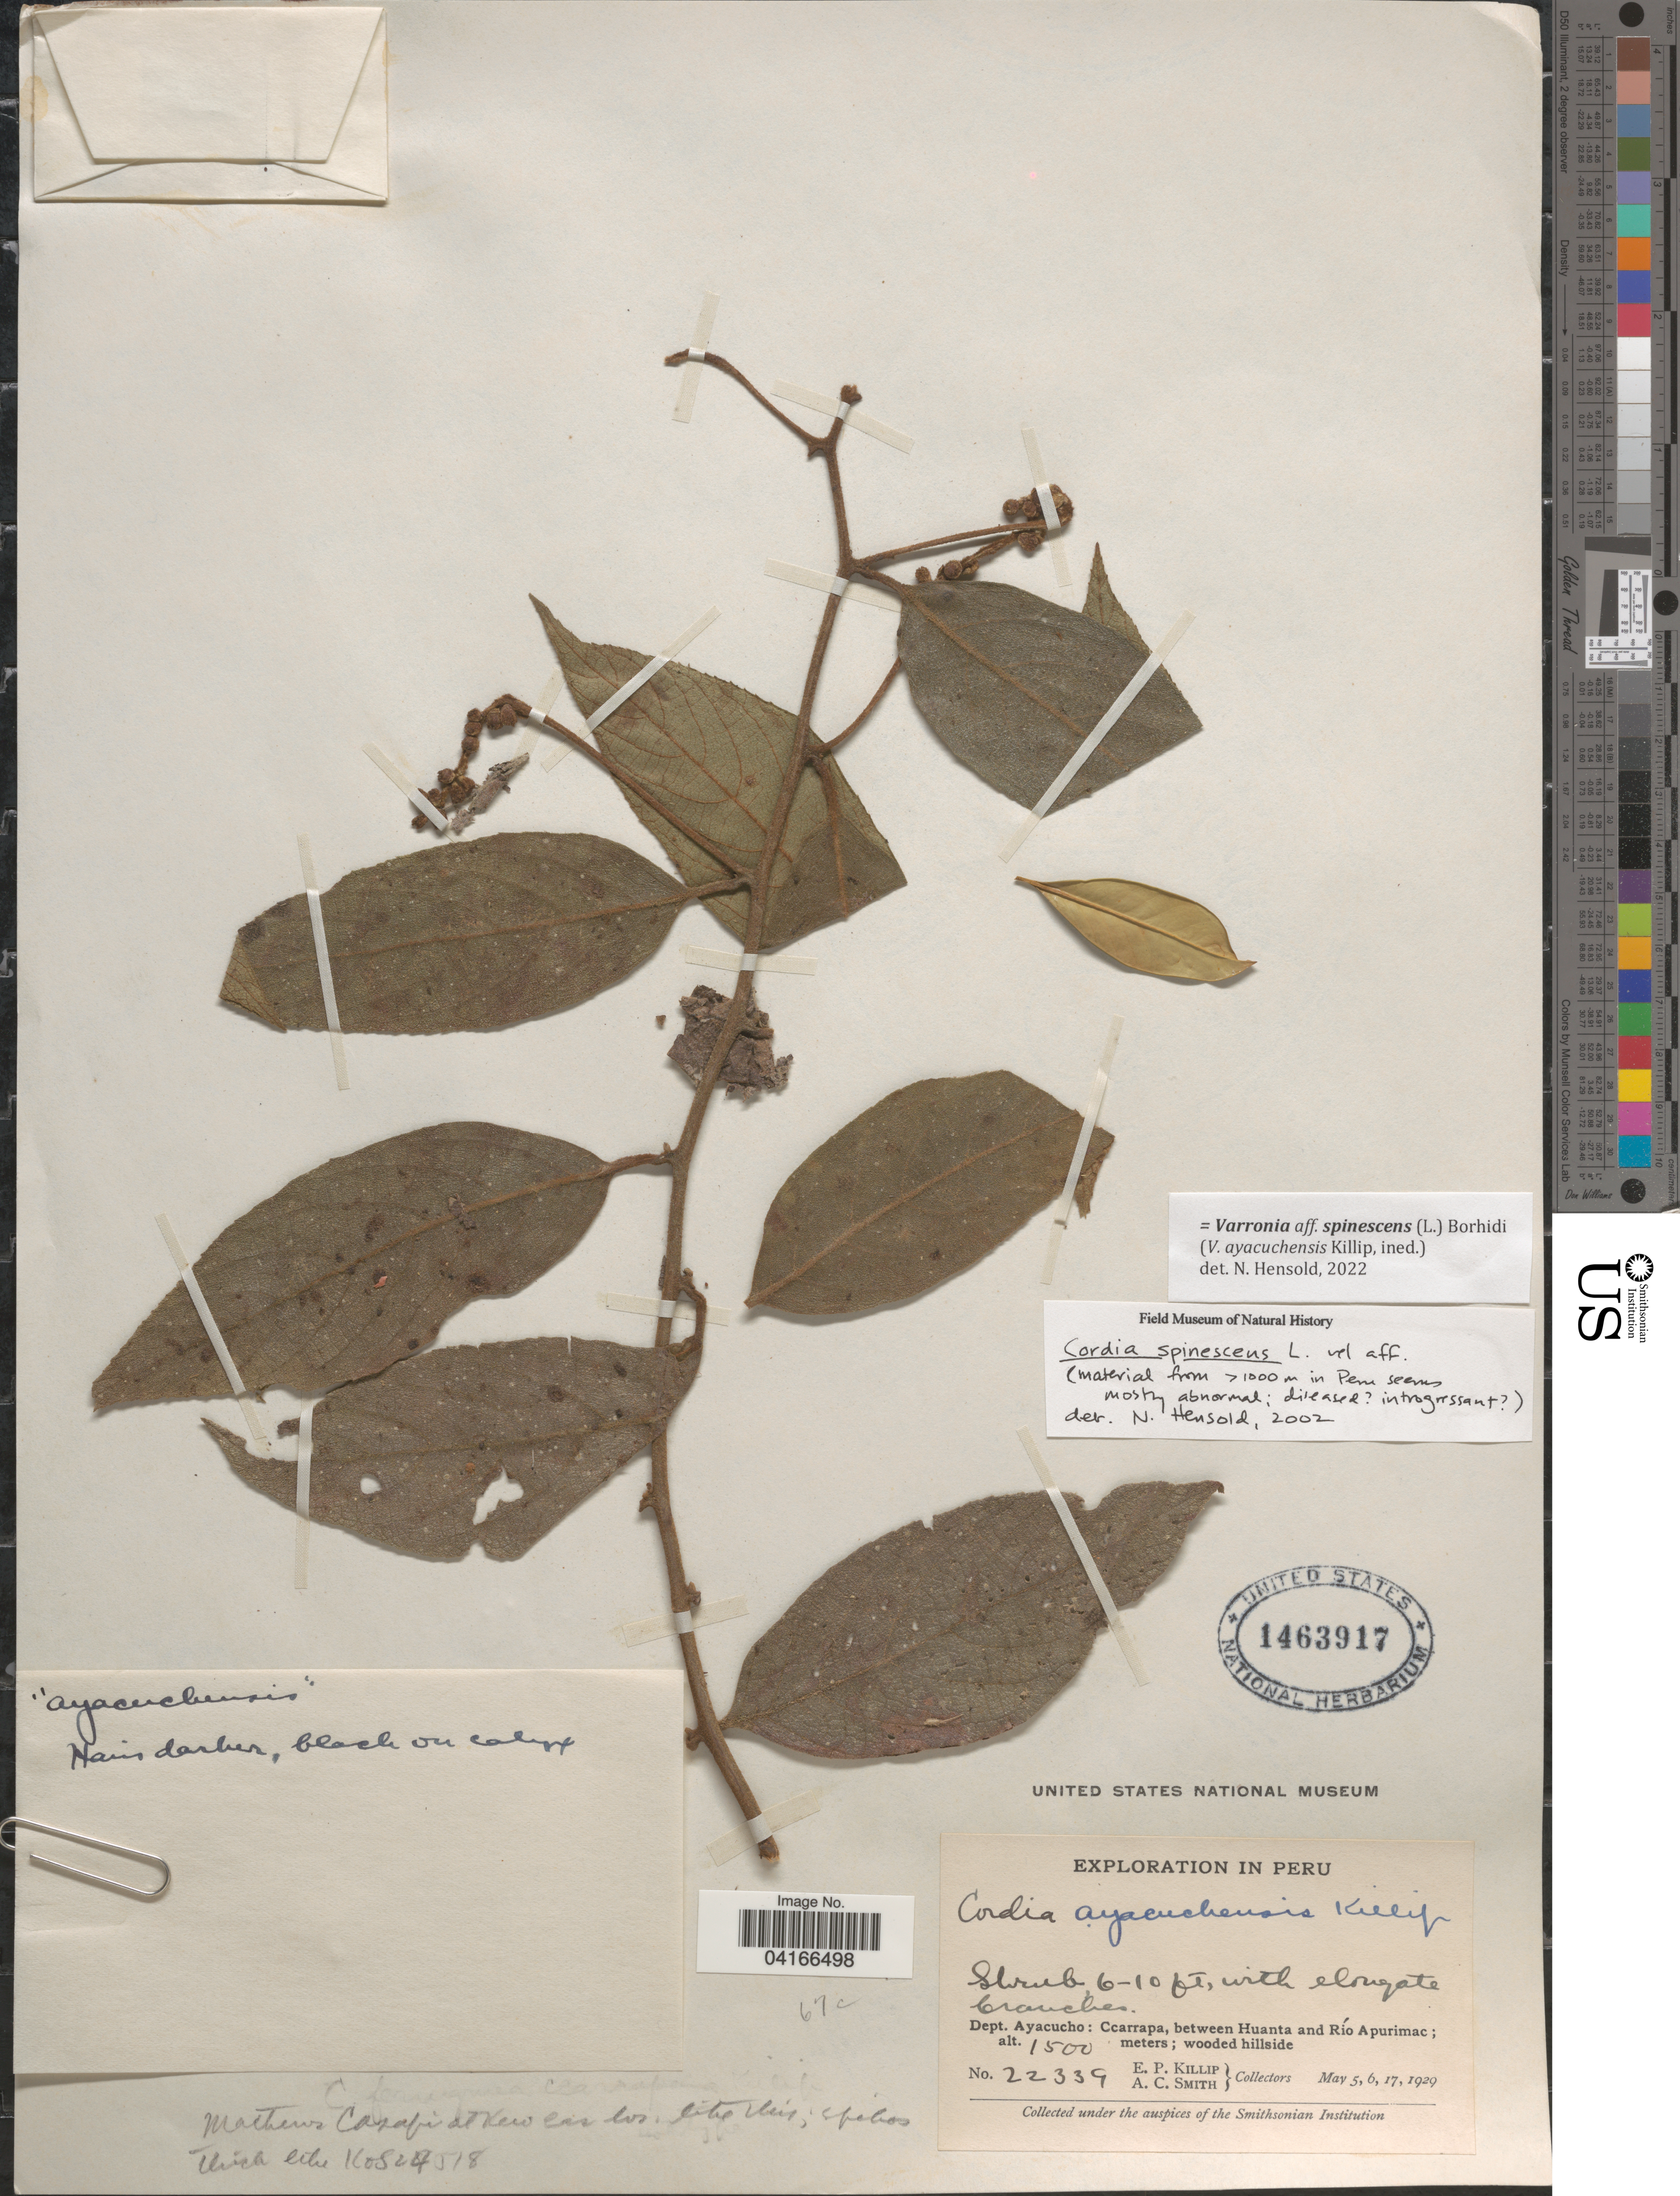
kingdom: Plantae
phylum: Tracheophyta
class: Magnoliopsida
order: Boraginales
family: Cordiaceae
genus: Varronia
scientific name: Varronia spinescens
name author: (L.) Borhidi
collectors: E. P. Killip & A. C. Smith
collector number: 22339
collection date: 1929-05-05/1929-05-17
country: Peru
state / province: Ayacucho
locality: Exploration in Peru. Dept. Ayacucho: Ccarrapa, between Huanta and Río Apurimac.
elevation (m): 1500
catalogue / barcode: US 1463917